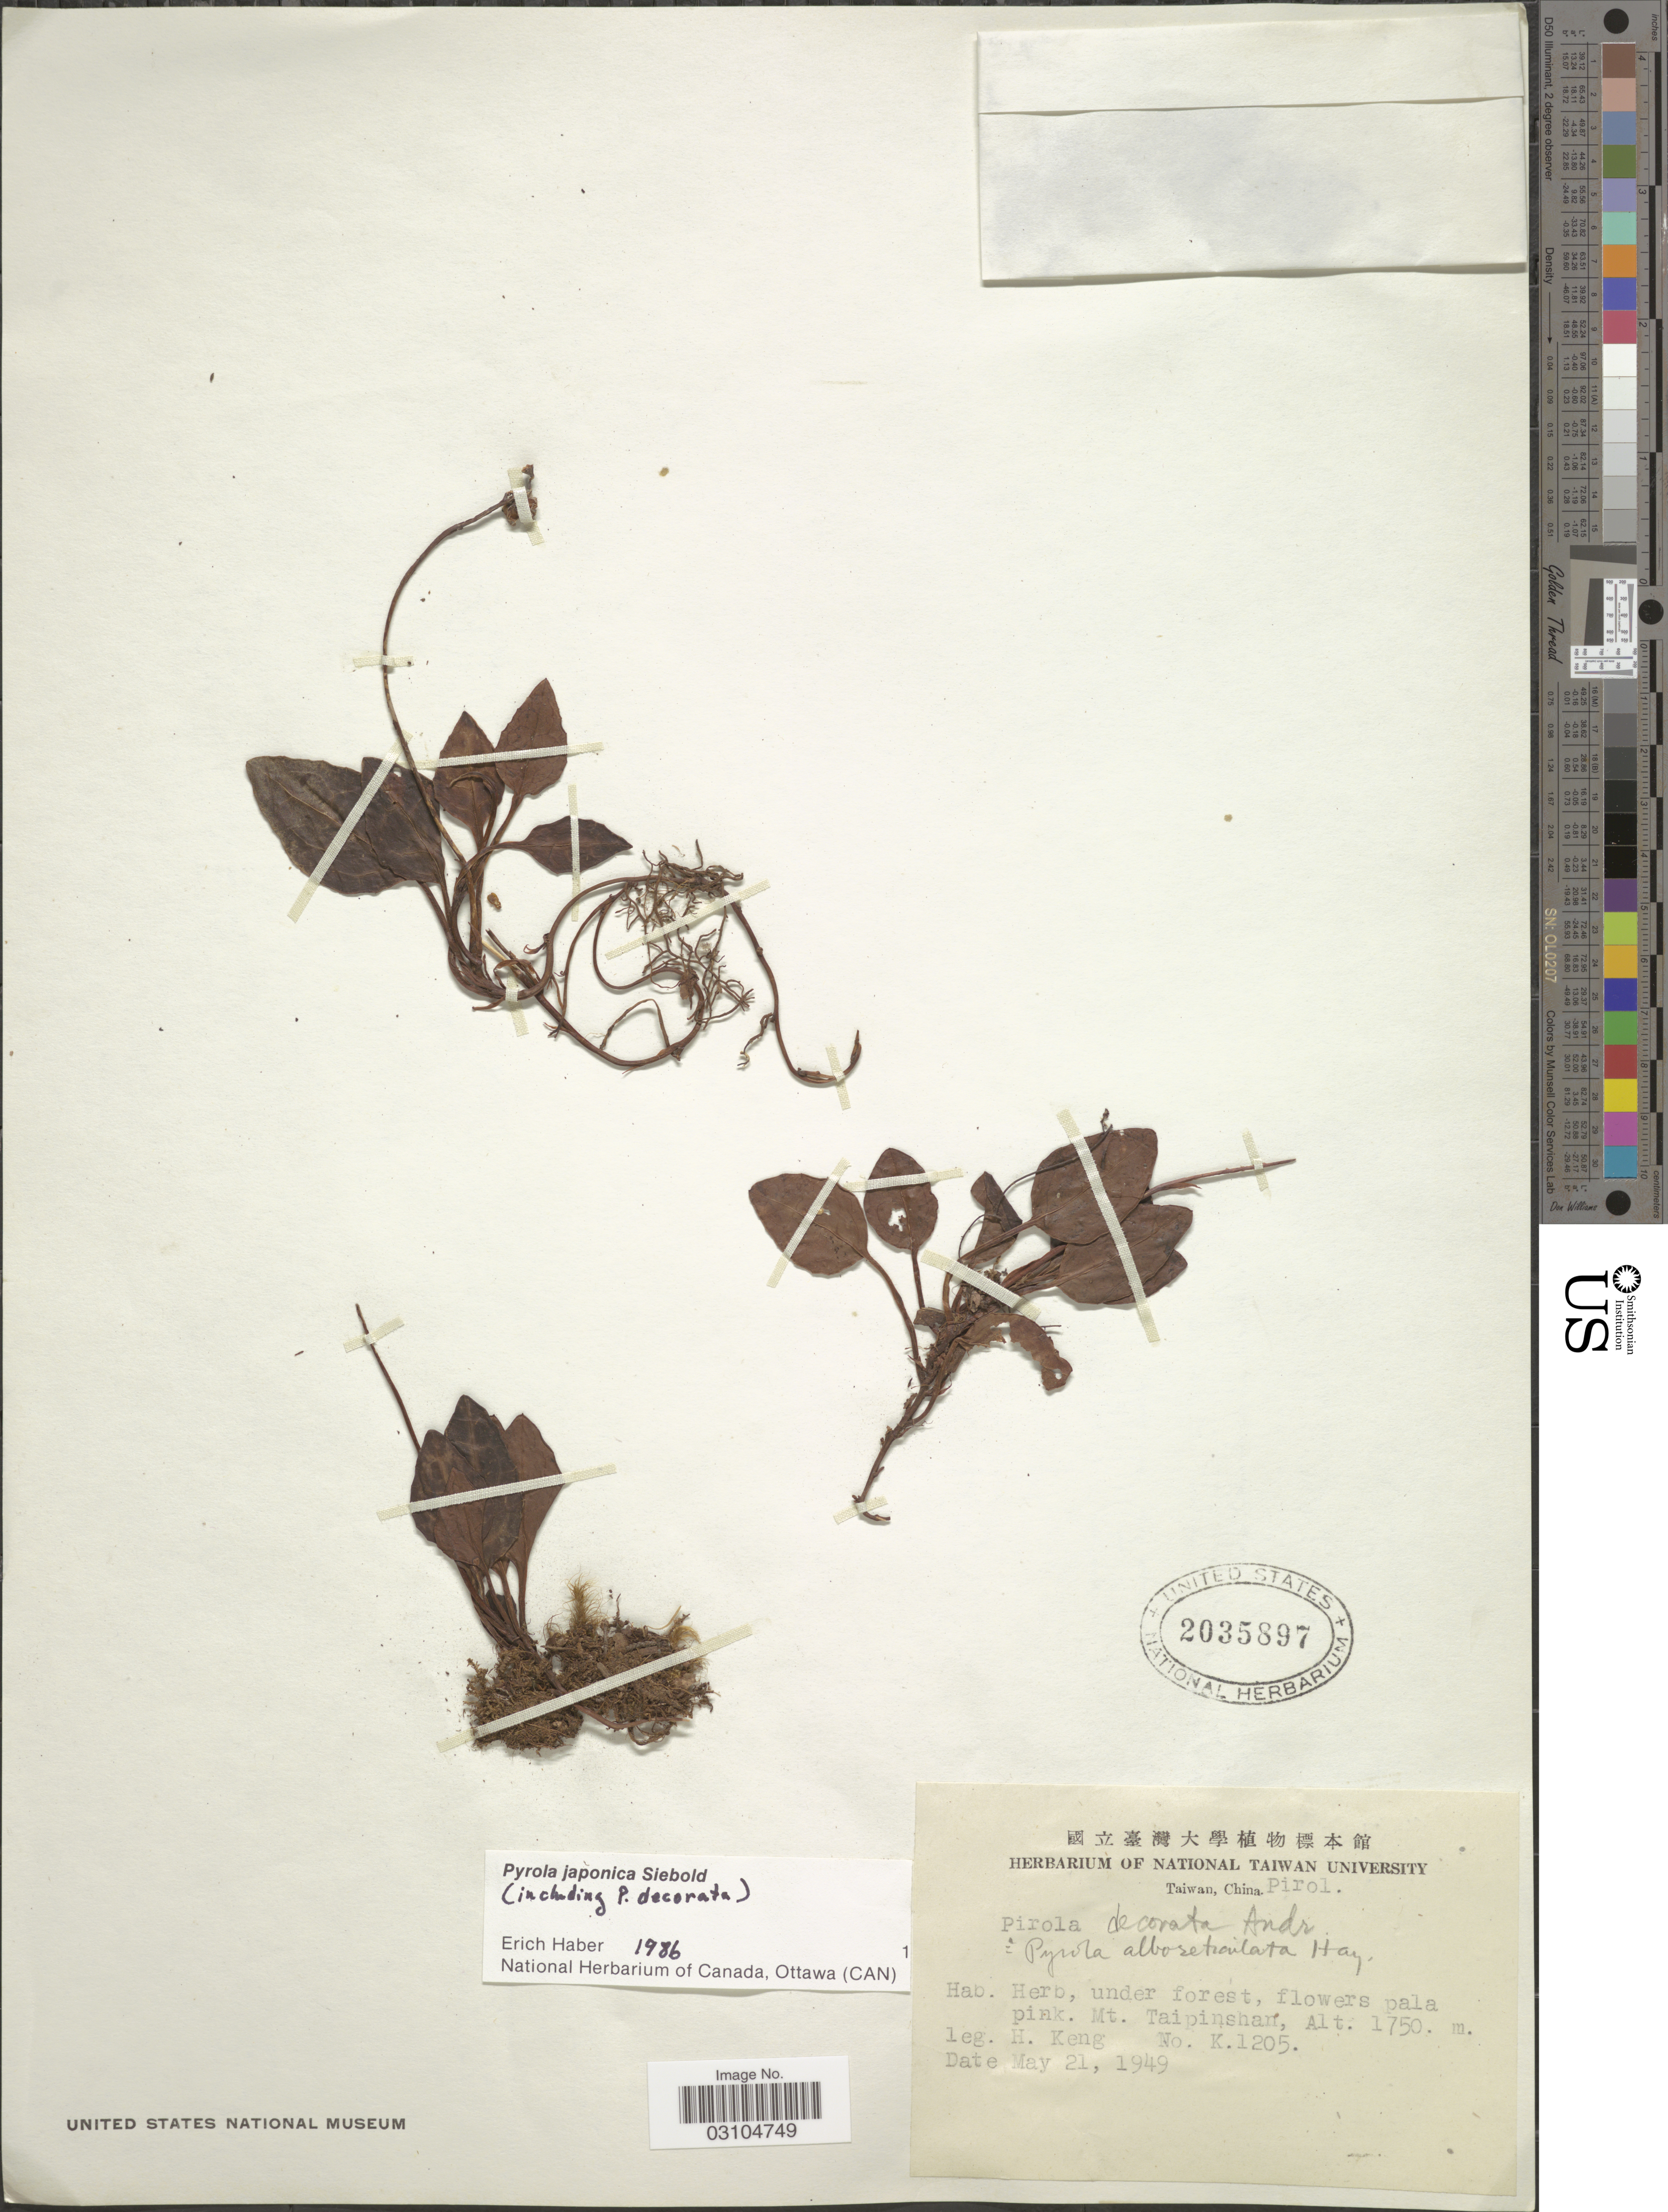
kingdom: Plantae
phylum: Tracheophyta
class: Magnoliopsida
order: Ericales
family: Ericaceae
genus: Pyrola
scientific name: Pyrola japonica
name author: Klenze ex Alef.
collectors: H. Keng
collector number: K.1205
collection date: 1949-05-21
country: Taiwan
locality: Mt. Taipinshan.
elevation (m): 1750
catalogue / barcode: US 2035897